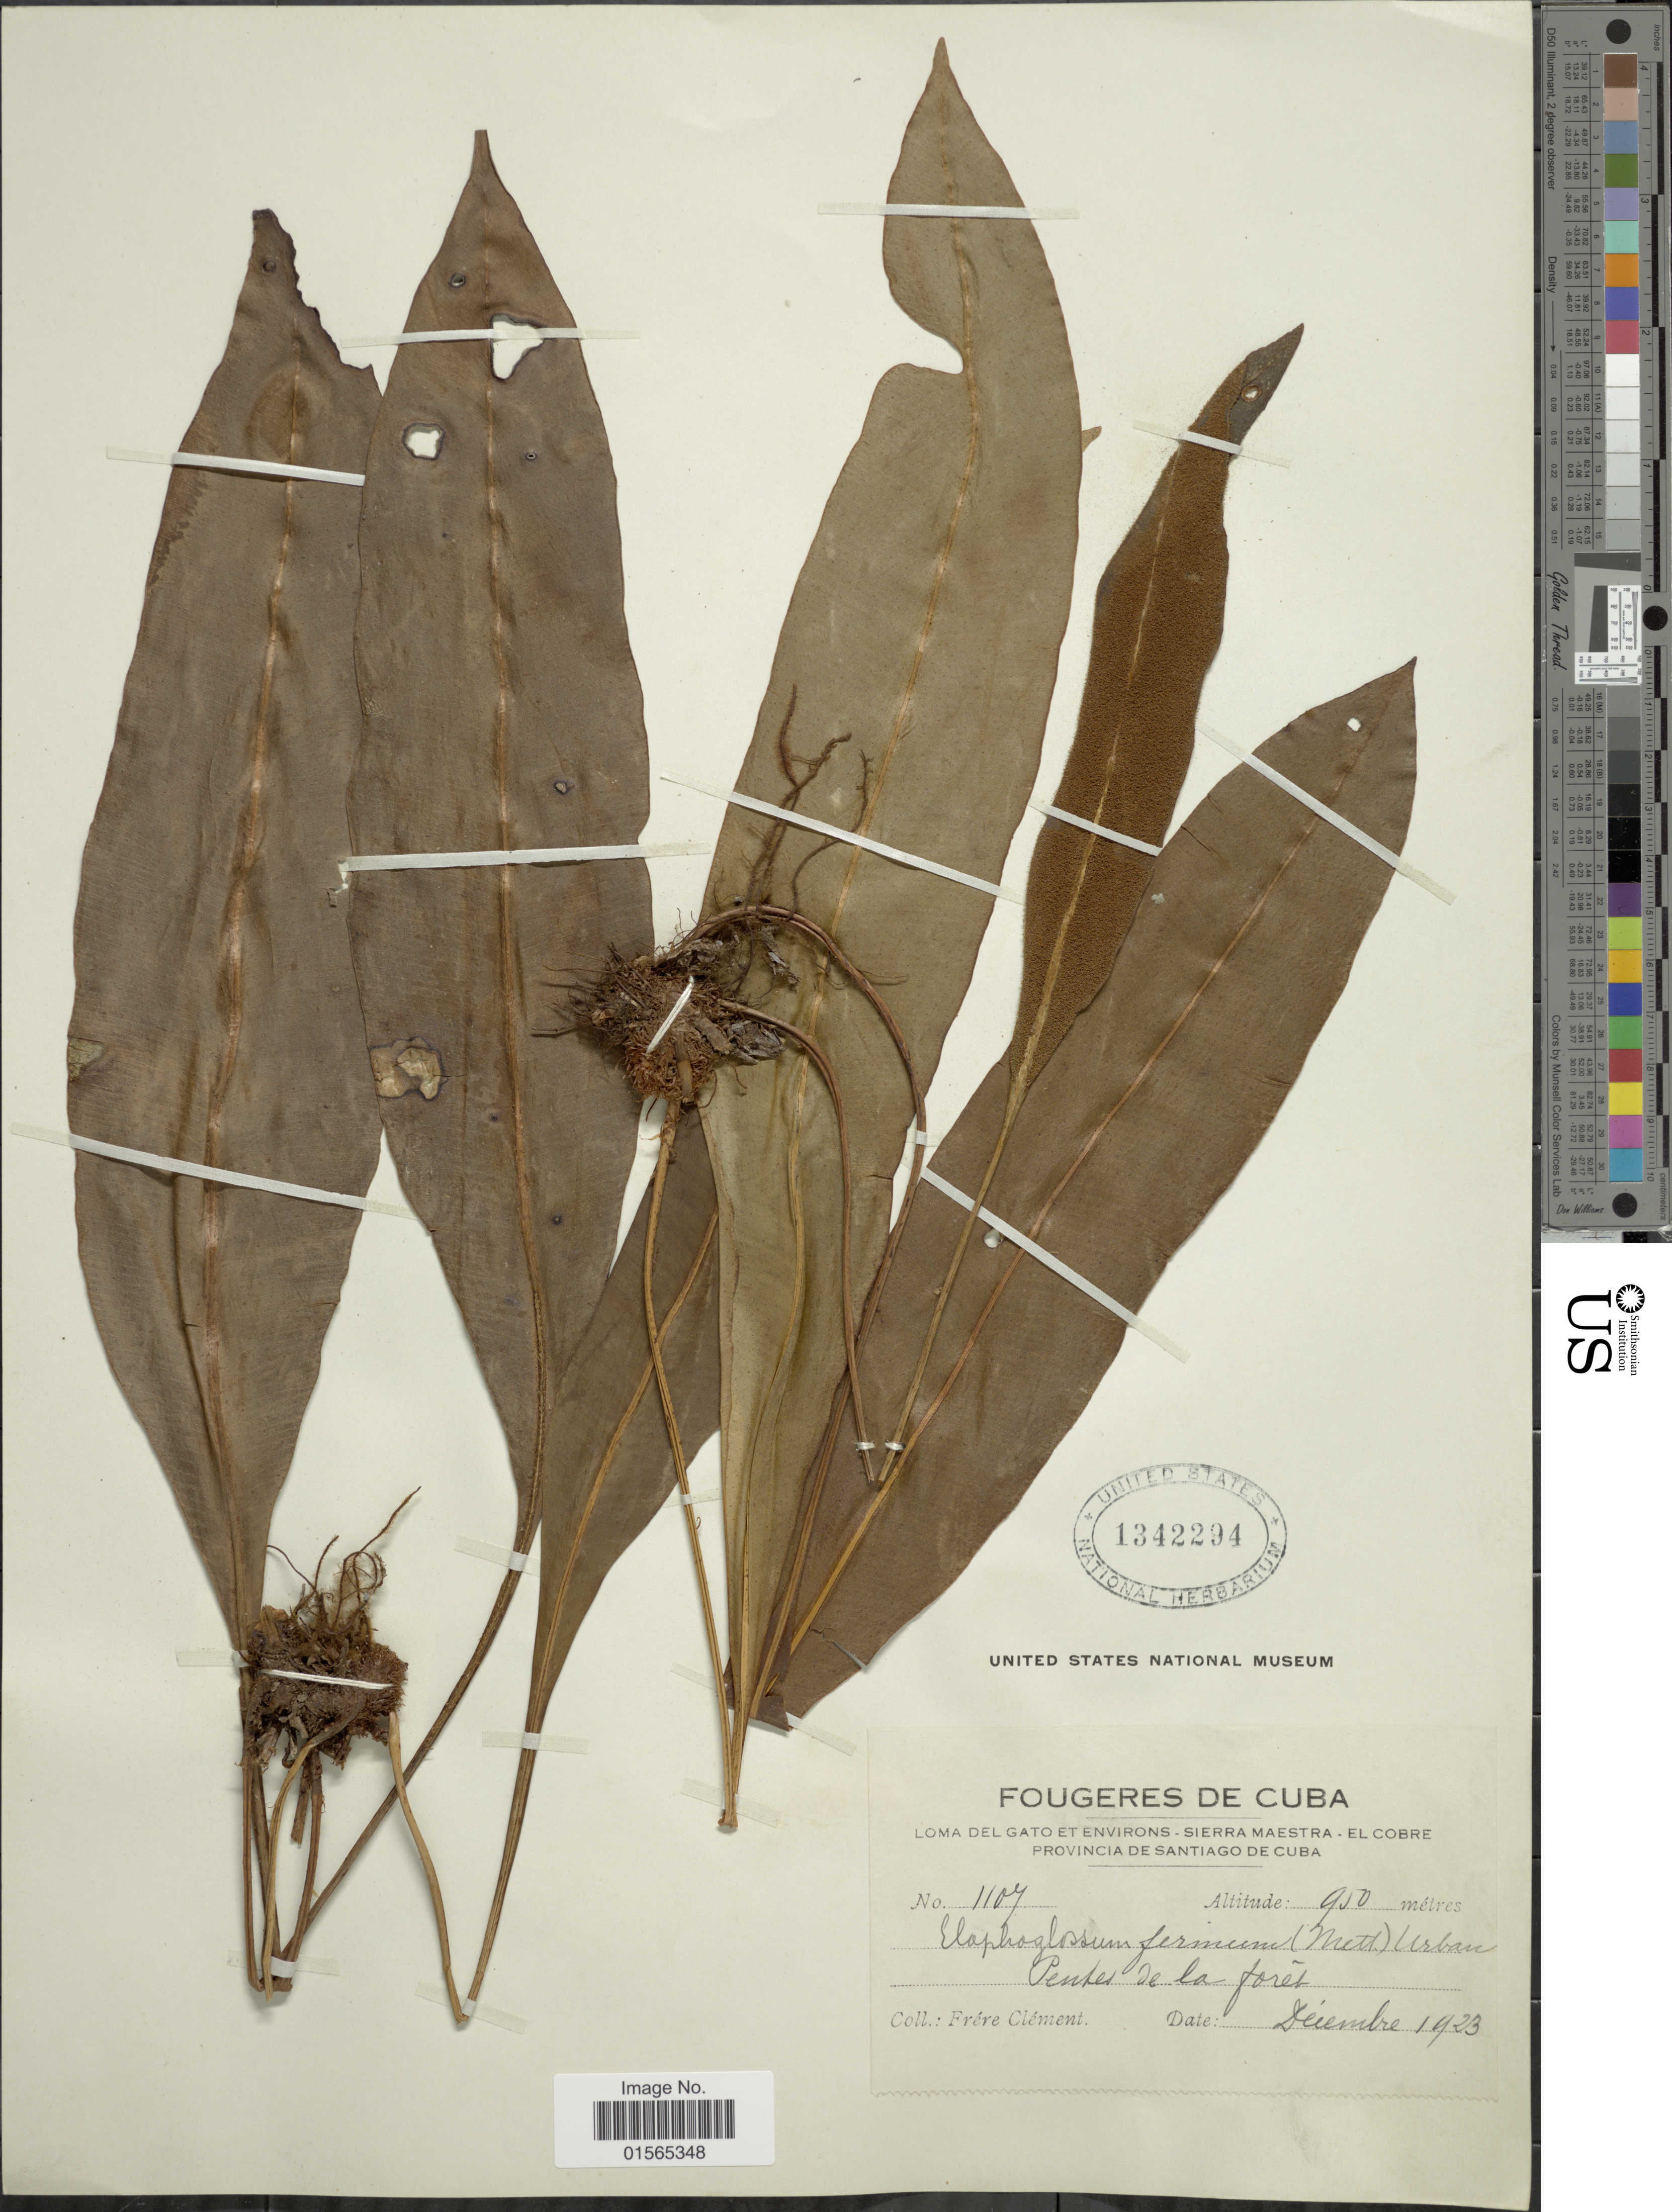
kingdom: Plantae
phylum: Tracheophyta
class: Polypodiopsida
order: Polypodiales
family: Dryopteridaceae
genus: Elaphoglossum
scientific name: Elaphoglossum firmum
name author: (Mett.) Urb.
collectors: A. Clément Téteau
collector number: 1107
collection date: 1923-12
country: Cuba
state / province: Santiago de Cuba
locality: Loma del Gato et environs, Sierra Meastra, El Cobre, Pentes de la Foret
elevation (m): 950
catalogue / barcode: US 1342294